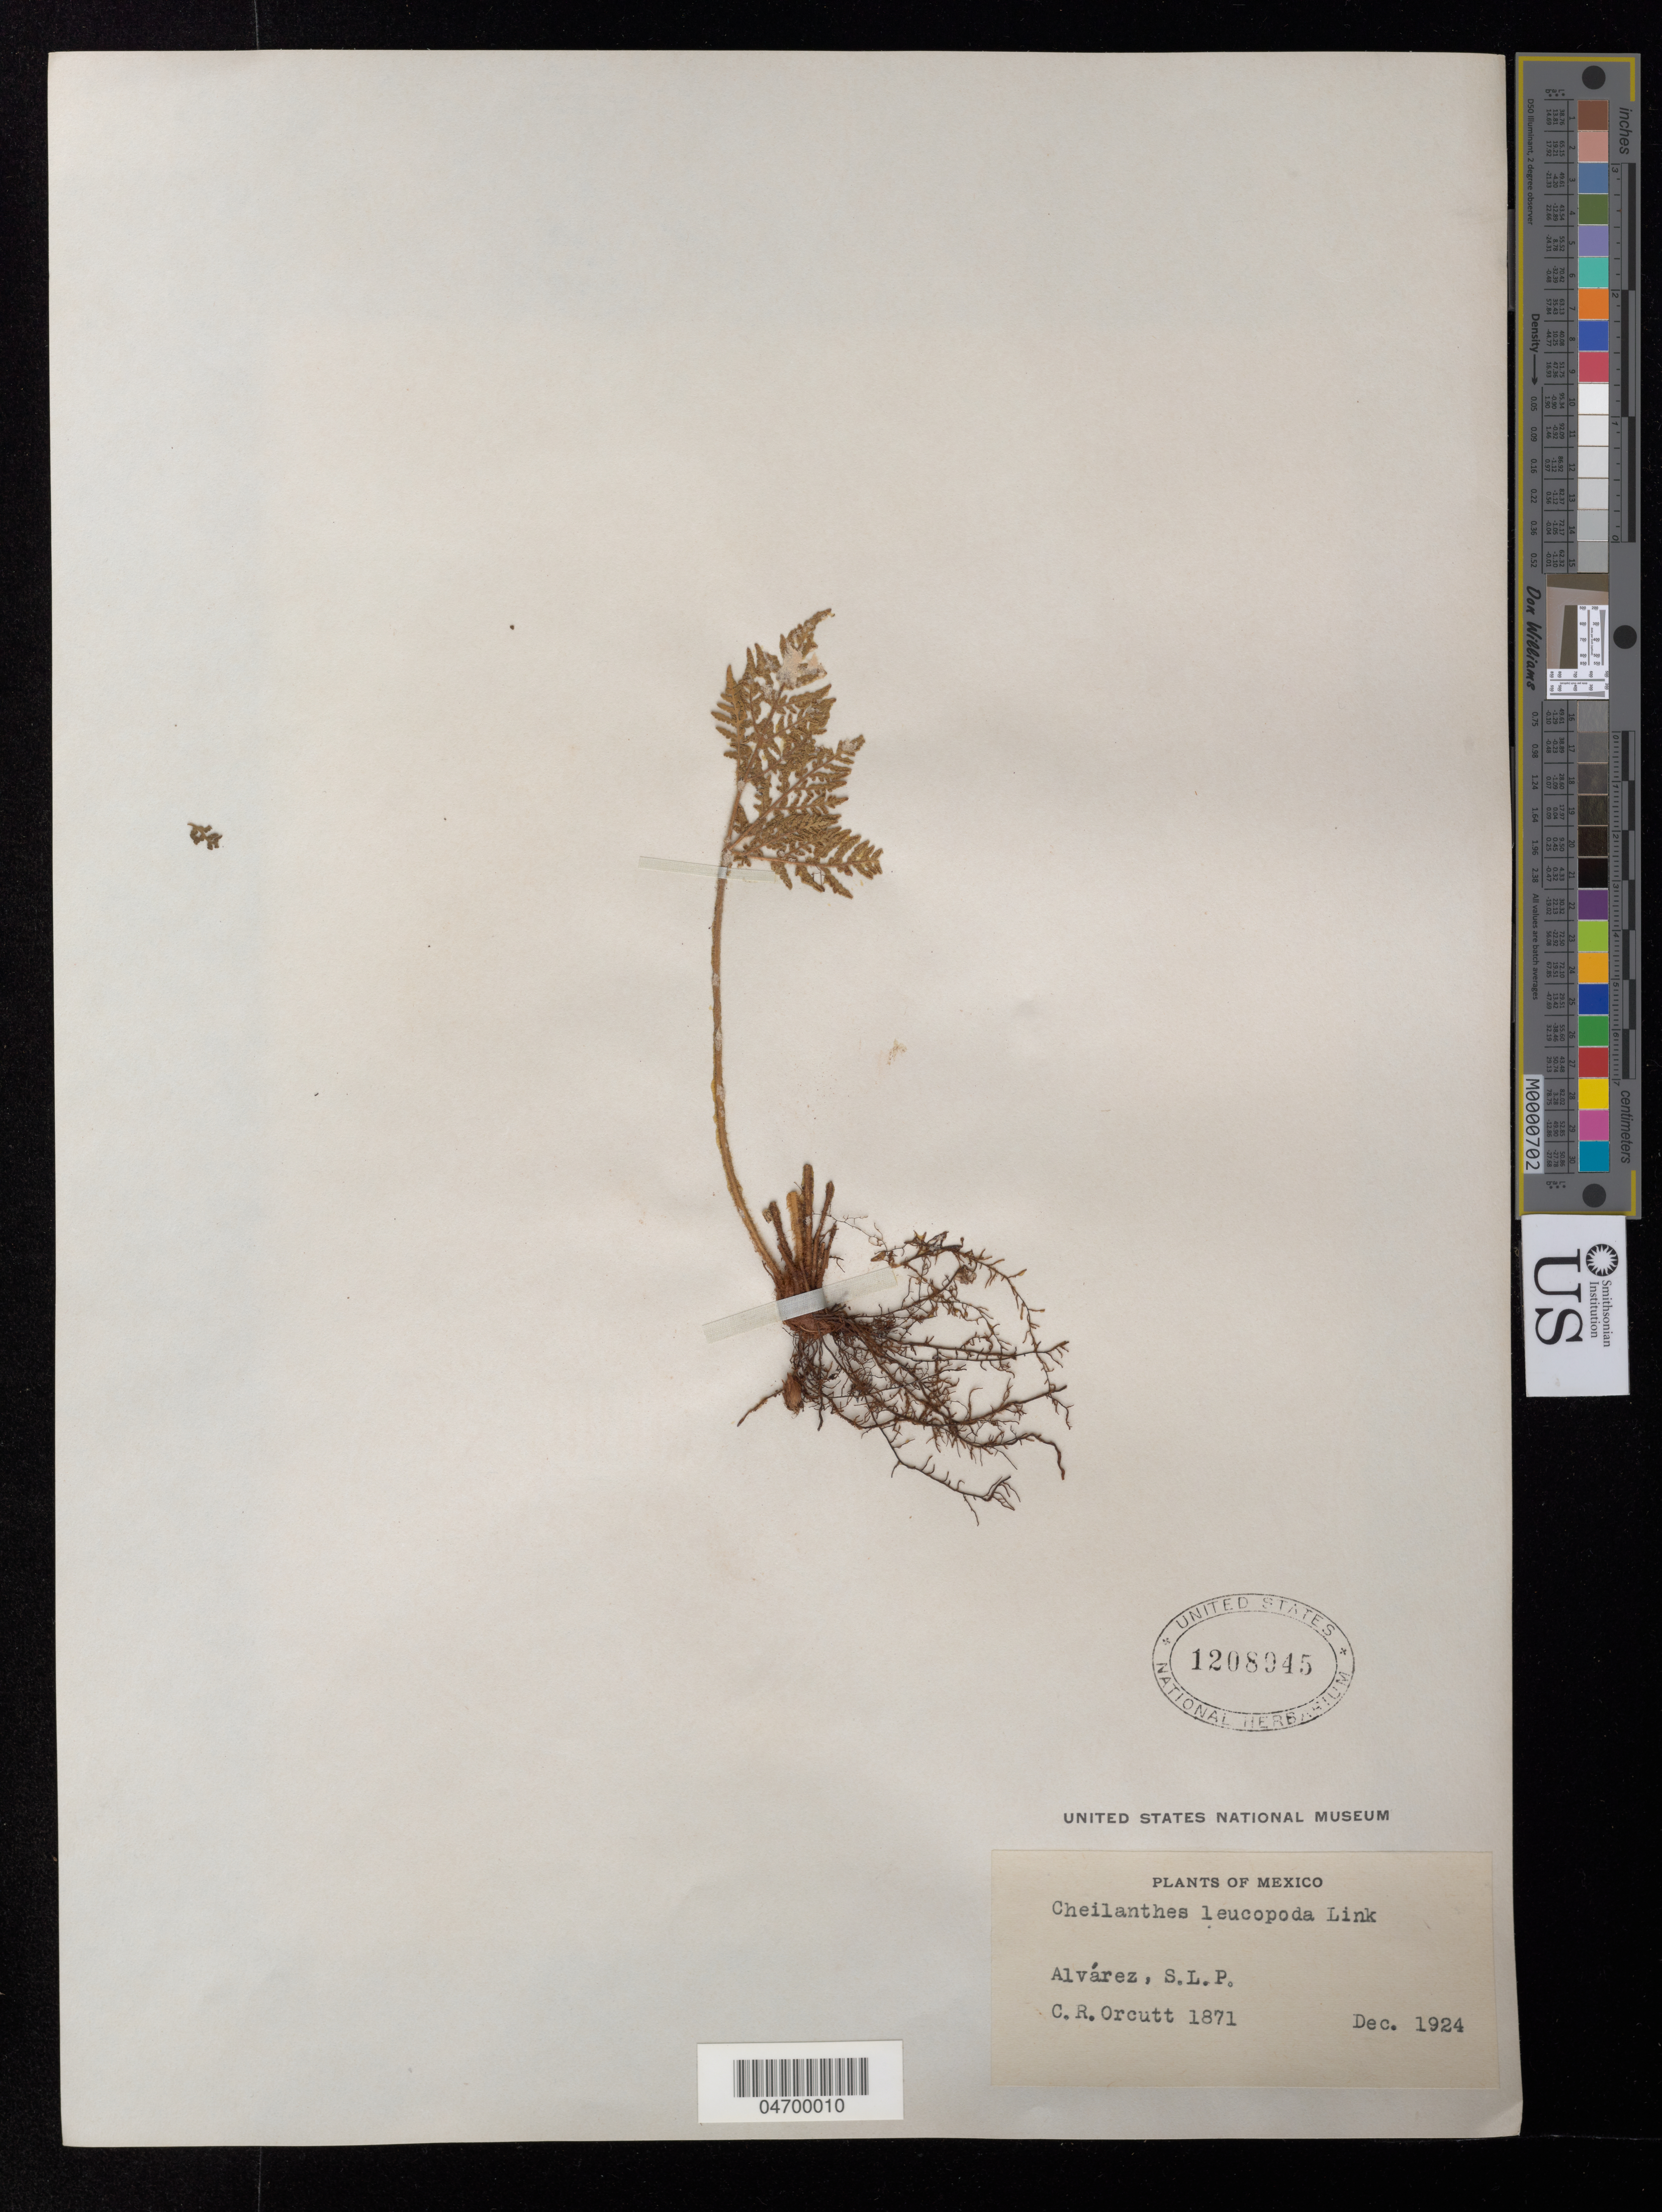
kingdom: Plantae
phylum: Tracheophyta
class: Polypodiopsida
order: Polypodiales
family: Pteridaceae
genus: Cheilanthes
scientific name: Cheilanthes leucopoda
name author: Link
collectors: C. R. Orcutt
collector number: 1871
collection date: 1924-12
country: Mexico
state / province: San Luis Potosí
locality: Alvárez, S.L.P.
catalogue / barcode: US 1208945